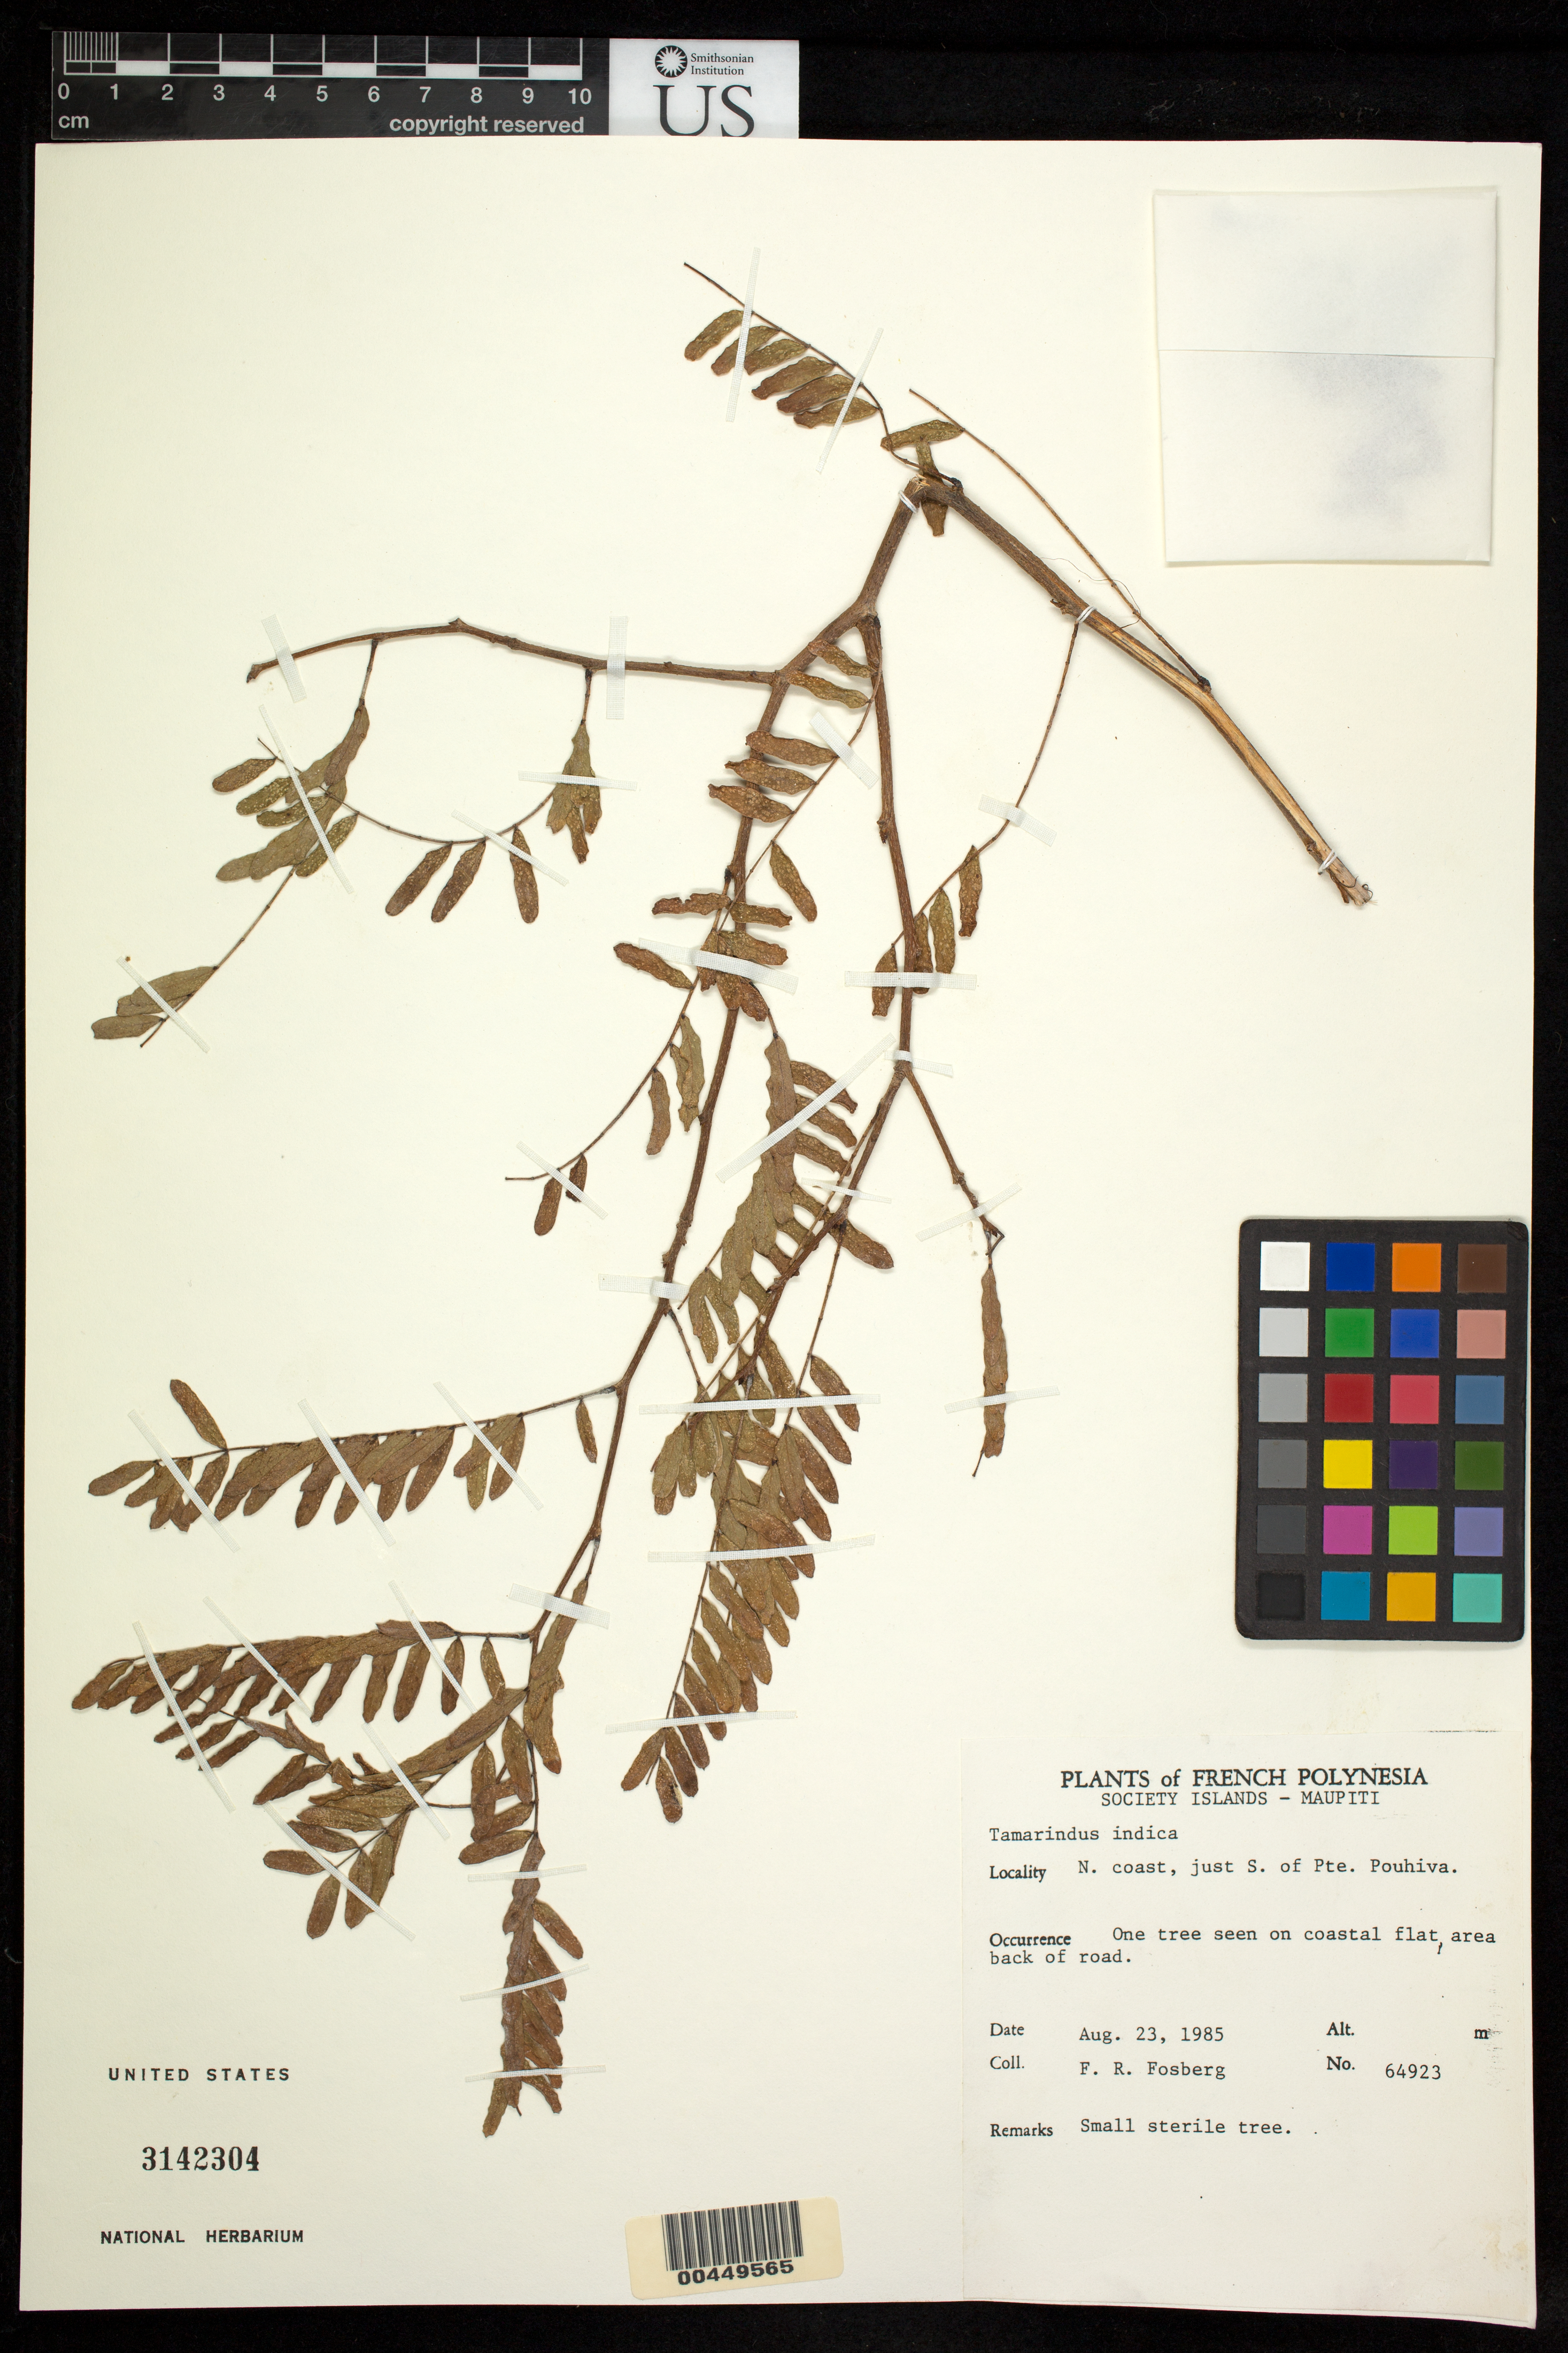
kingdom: Plantae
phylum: Tracheophyta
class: Magnoliopsida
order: Fabales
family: Fabaceae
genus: Tamarindus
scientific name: Tamarindus indica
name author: L.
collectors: F. R. Fosberg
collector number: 64923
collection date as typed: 23 Aug 1985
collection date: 1985-08-23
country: French Polynesia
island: Maupiti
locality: S of pete pouhiva [Society Is.]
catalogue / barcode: US 3142304